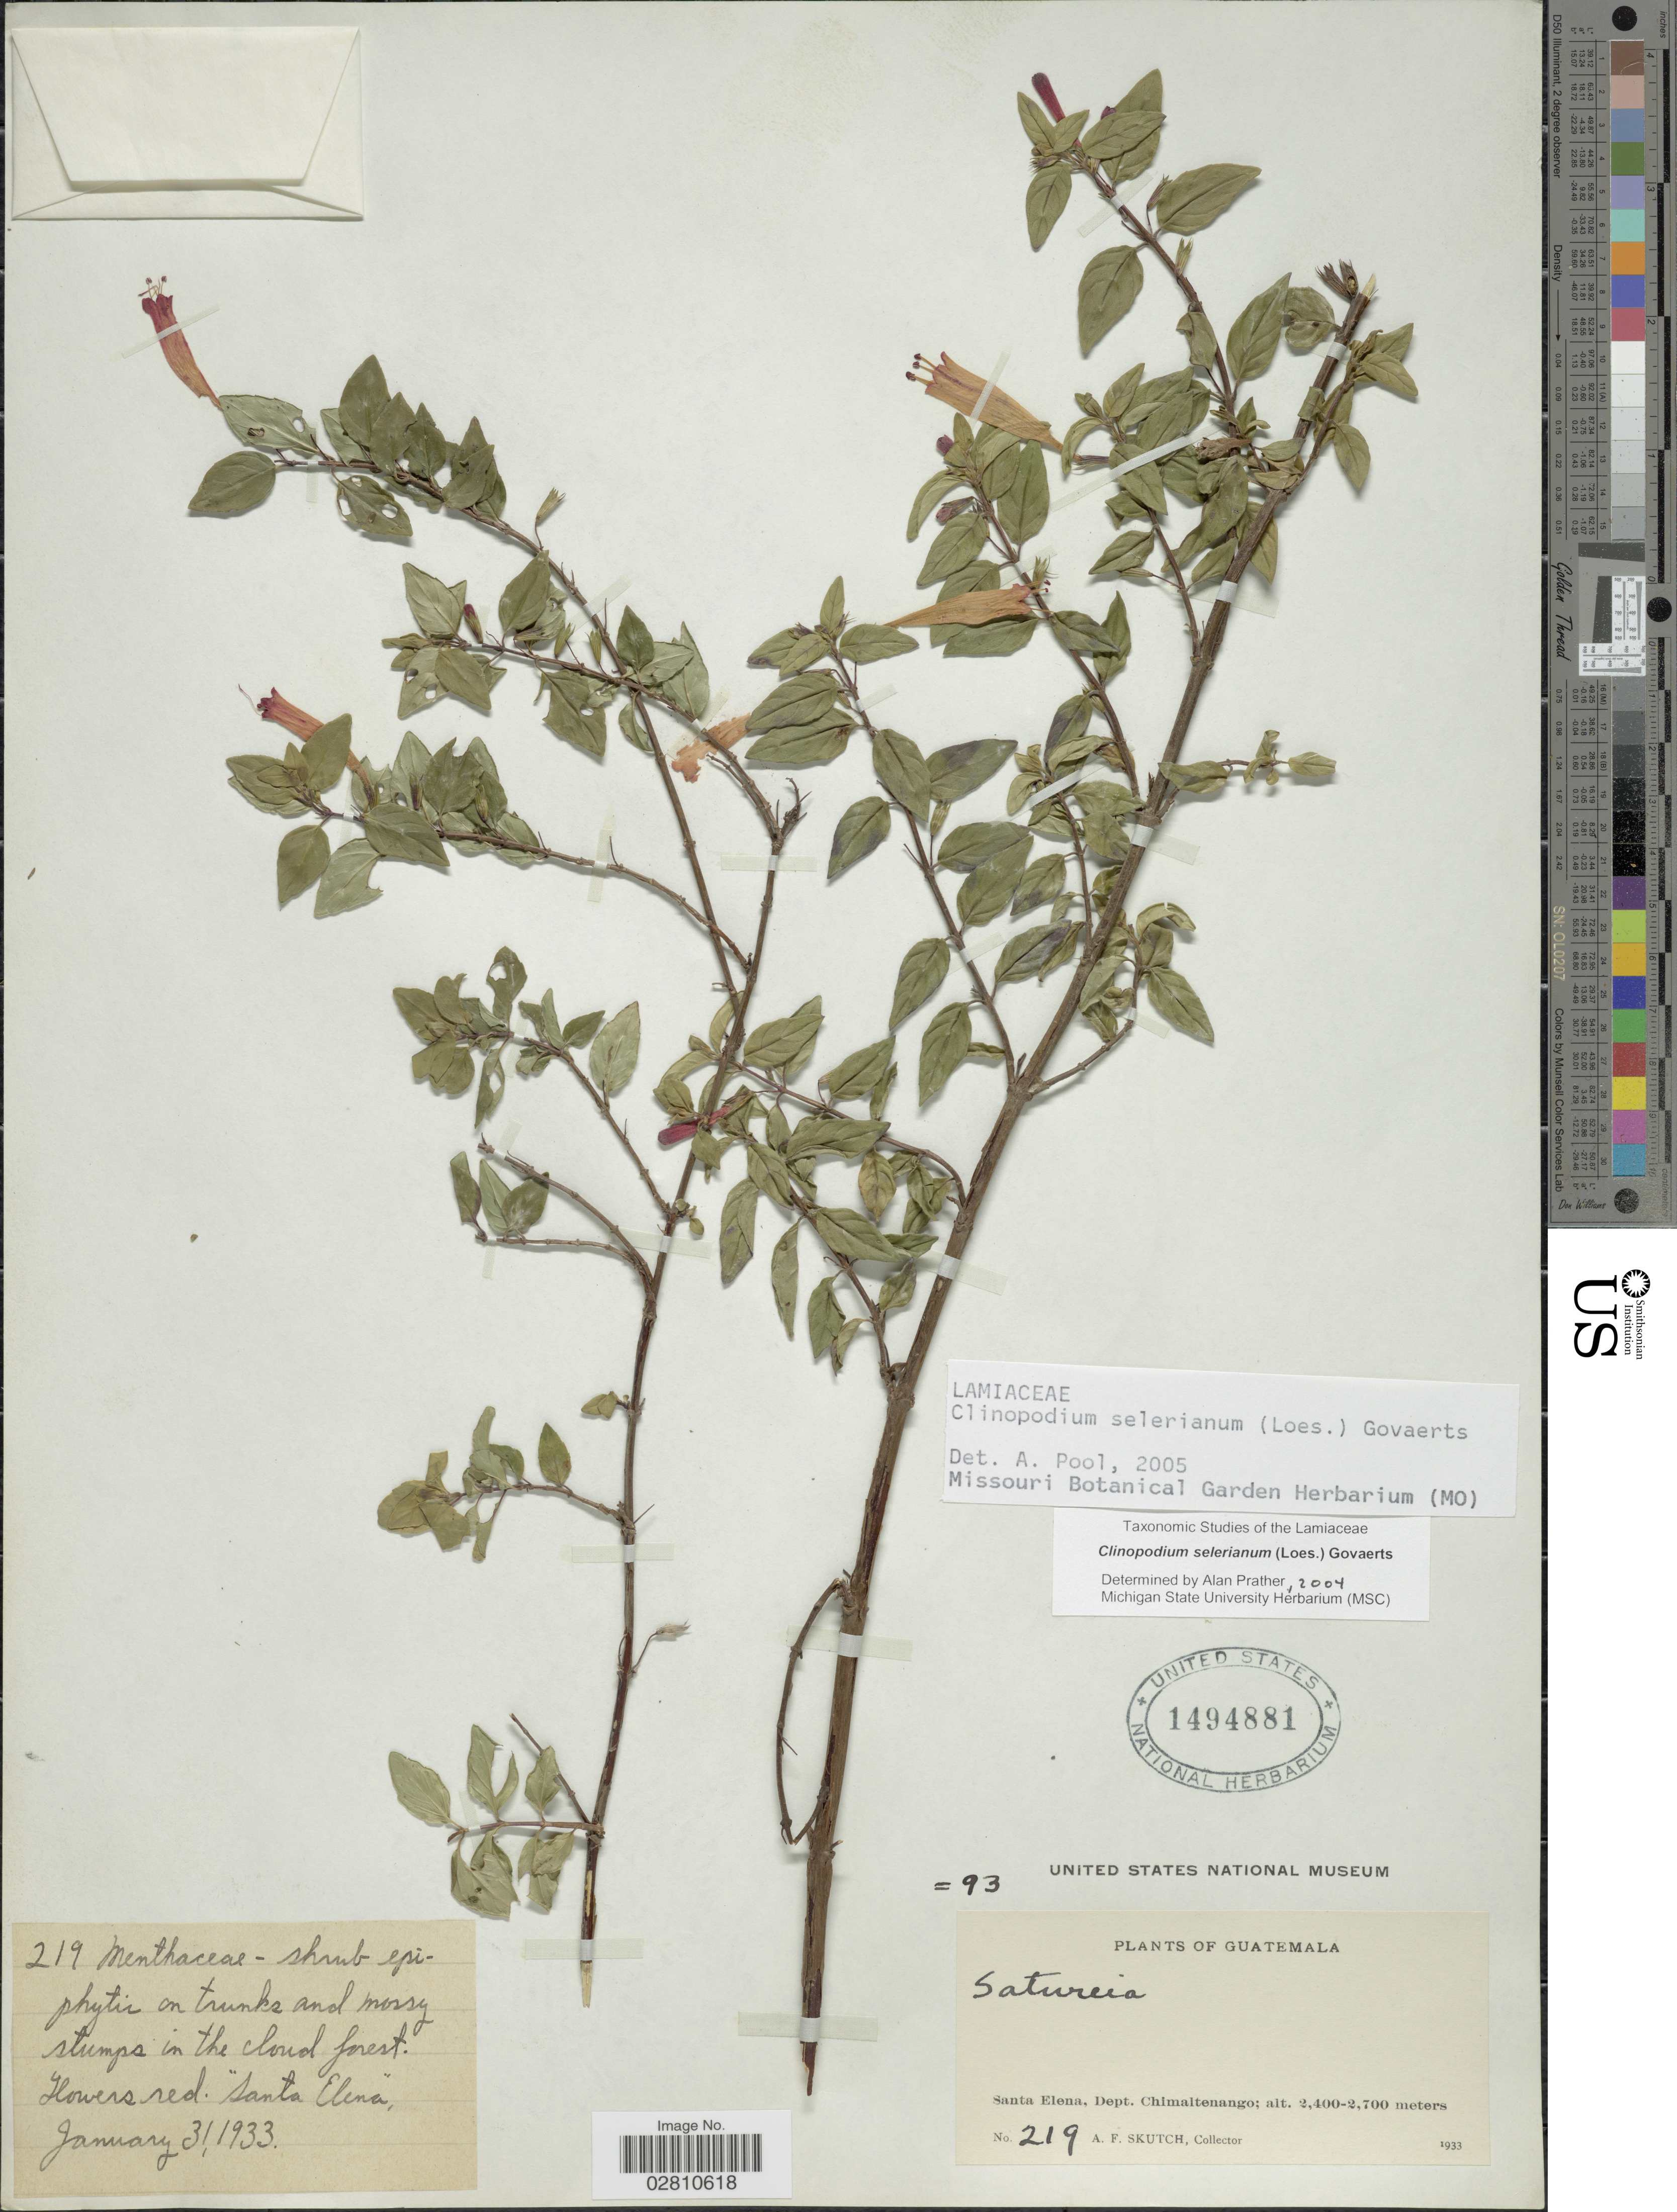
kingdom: Plantae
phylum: Tracheophyta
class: Magnoliopsida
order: Lamiales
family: Lamiaceae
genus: Clinopodium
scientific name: Clinopodium selerianum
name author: (Loes.) Govaerts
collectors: A. F. Skutch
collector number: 219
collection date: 1933-01-31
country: Guatemala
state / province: Chimaltenango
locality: Santa Elena, Dept. Chimaltenango.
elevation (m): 2400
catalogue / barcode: US 1494881